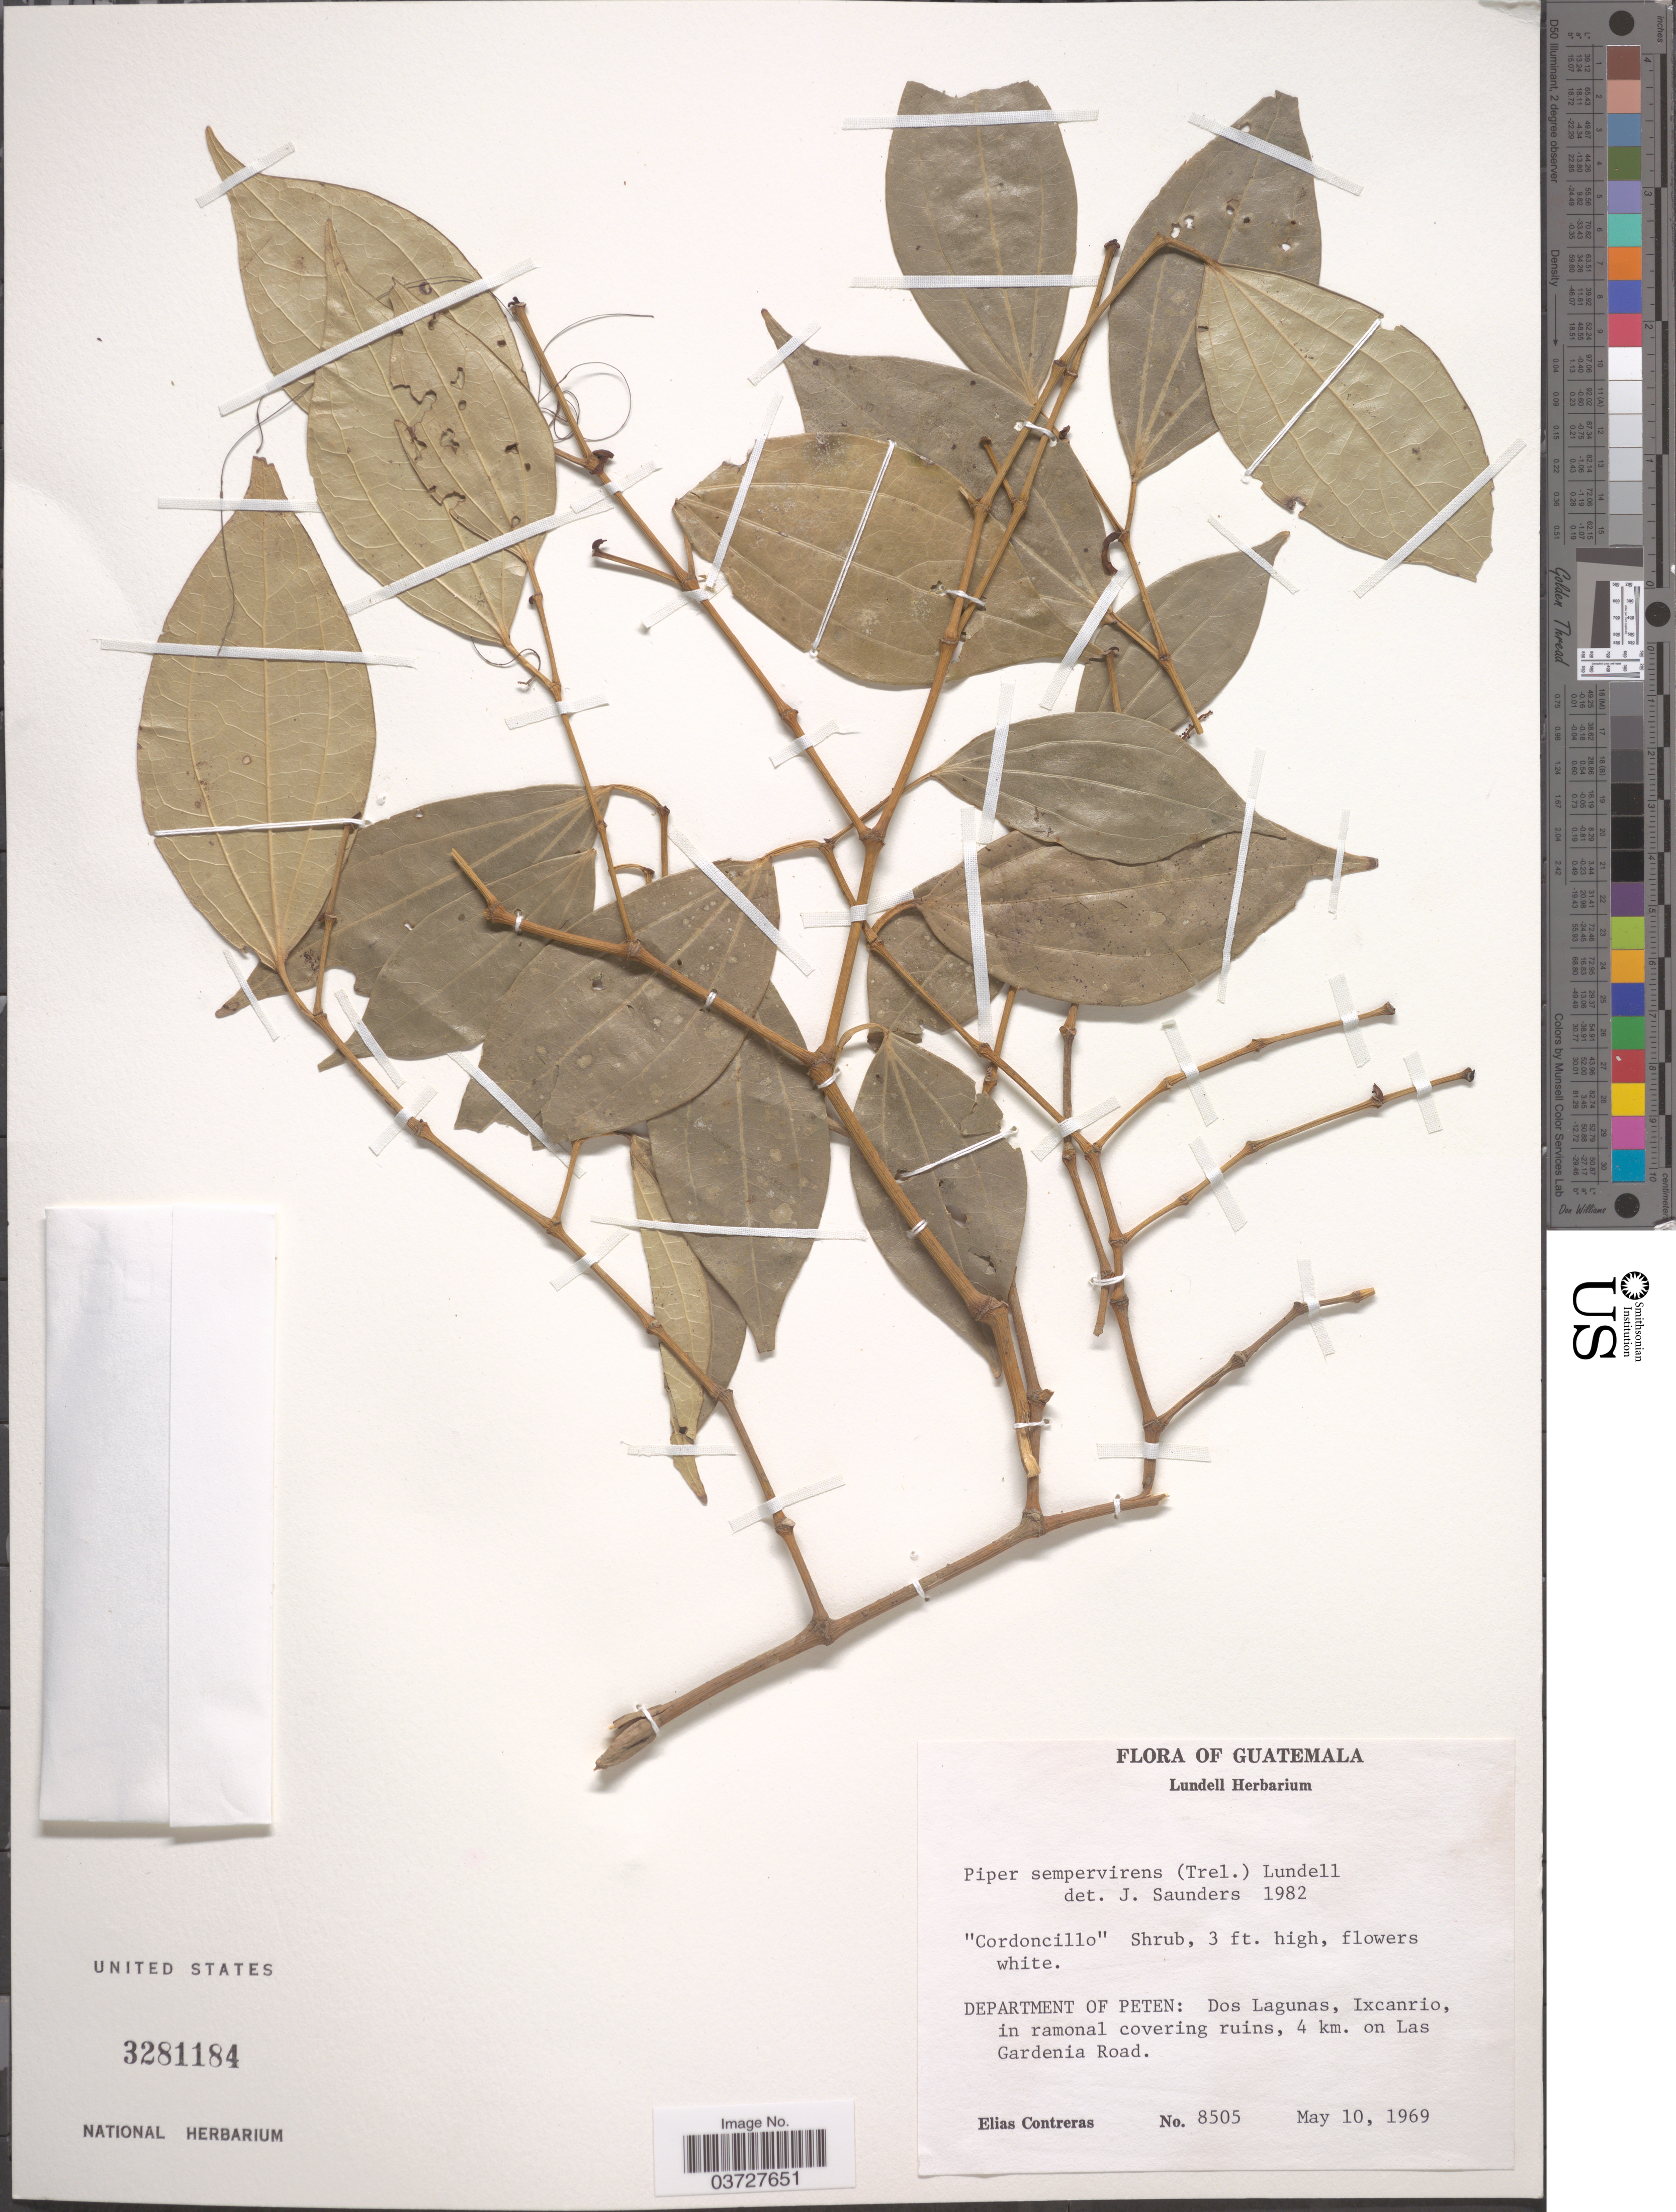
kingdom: Plantae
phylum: Tracheophyta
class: Magnoliopsida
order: Piperales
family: Piperaceae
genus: Piper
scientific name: Piper neesianum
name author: C. DC.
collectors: E. Contreras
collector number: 8505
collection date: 1969-05-10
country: Guatemala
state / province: El Peten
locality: Department of Peten: Dos Lagunas, Ixcanrio, in ramonal covering ruins, 4 km. on Las Gardenia Road.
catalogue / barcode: US 3281184